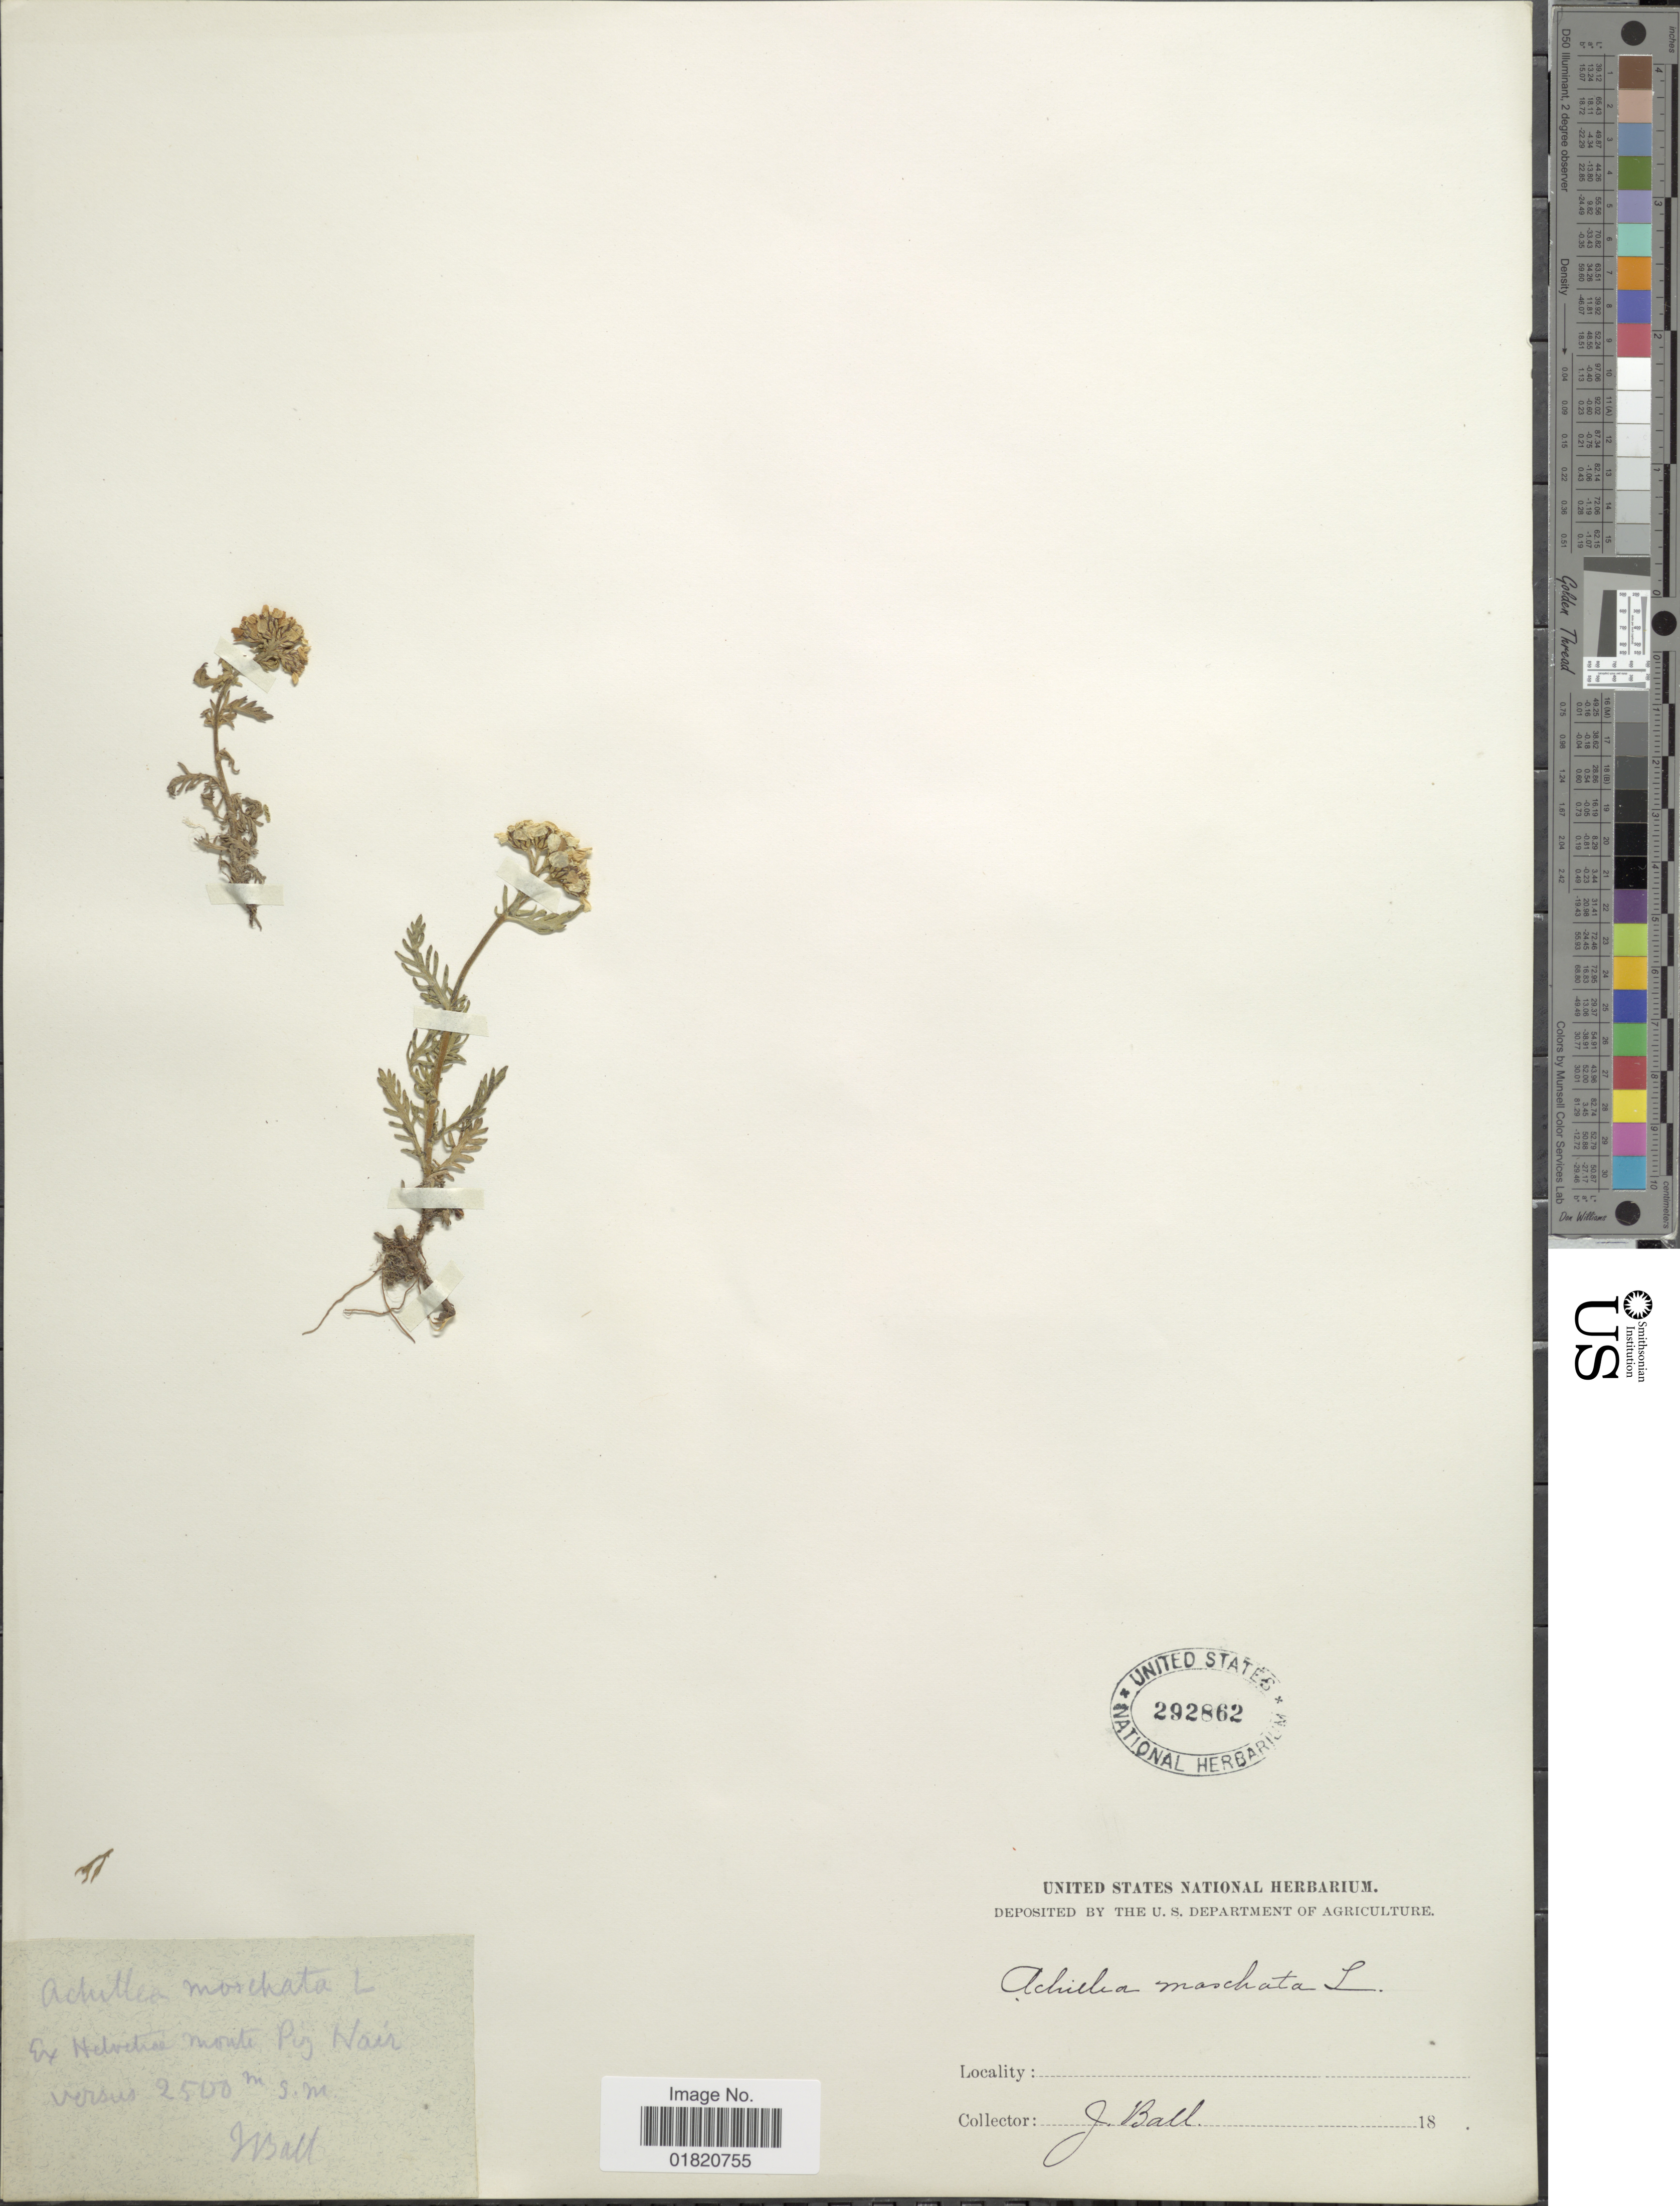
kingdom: Plantae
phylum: Tracheophyta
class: Magnoliopsida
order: Asterales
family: Asteraceae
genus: Achillea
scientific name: Achillea moschata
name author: Wulfen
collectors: J. Ball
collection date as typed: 18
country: Switzerland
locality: Helvetiae monte Piz Nair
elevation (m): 2500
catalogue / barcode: US 292862